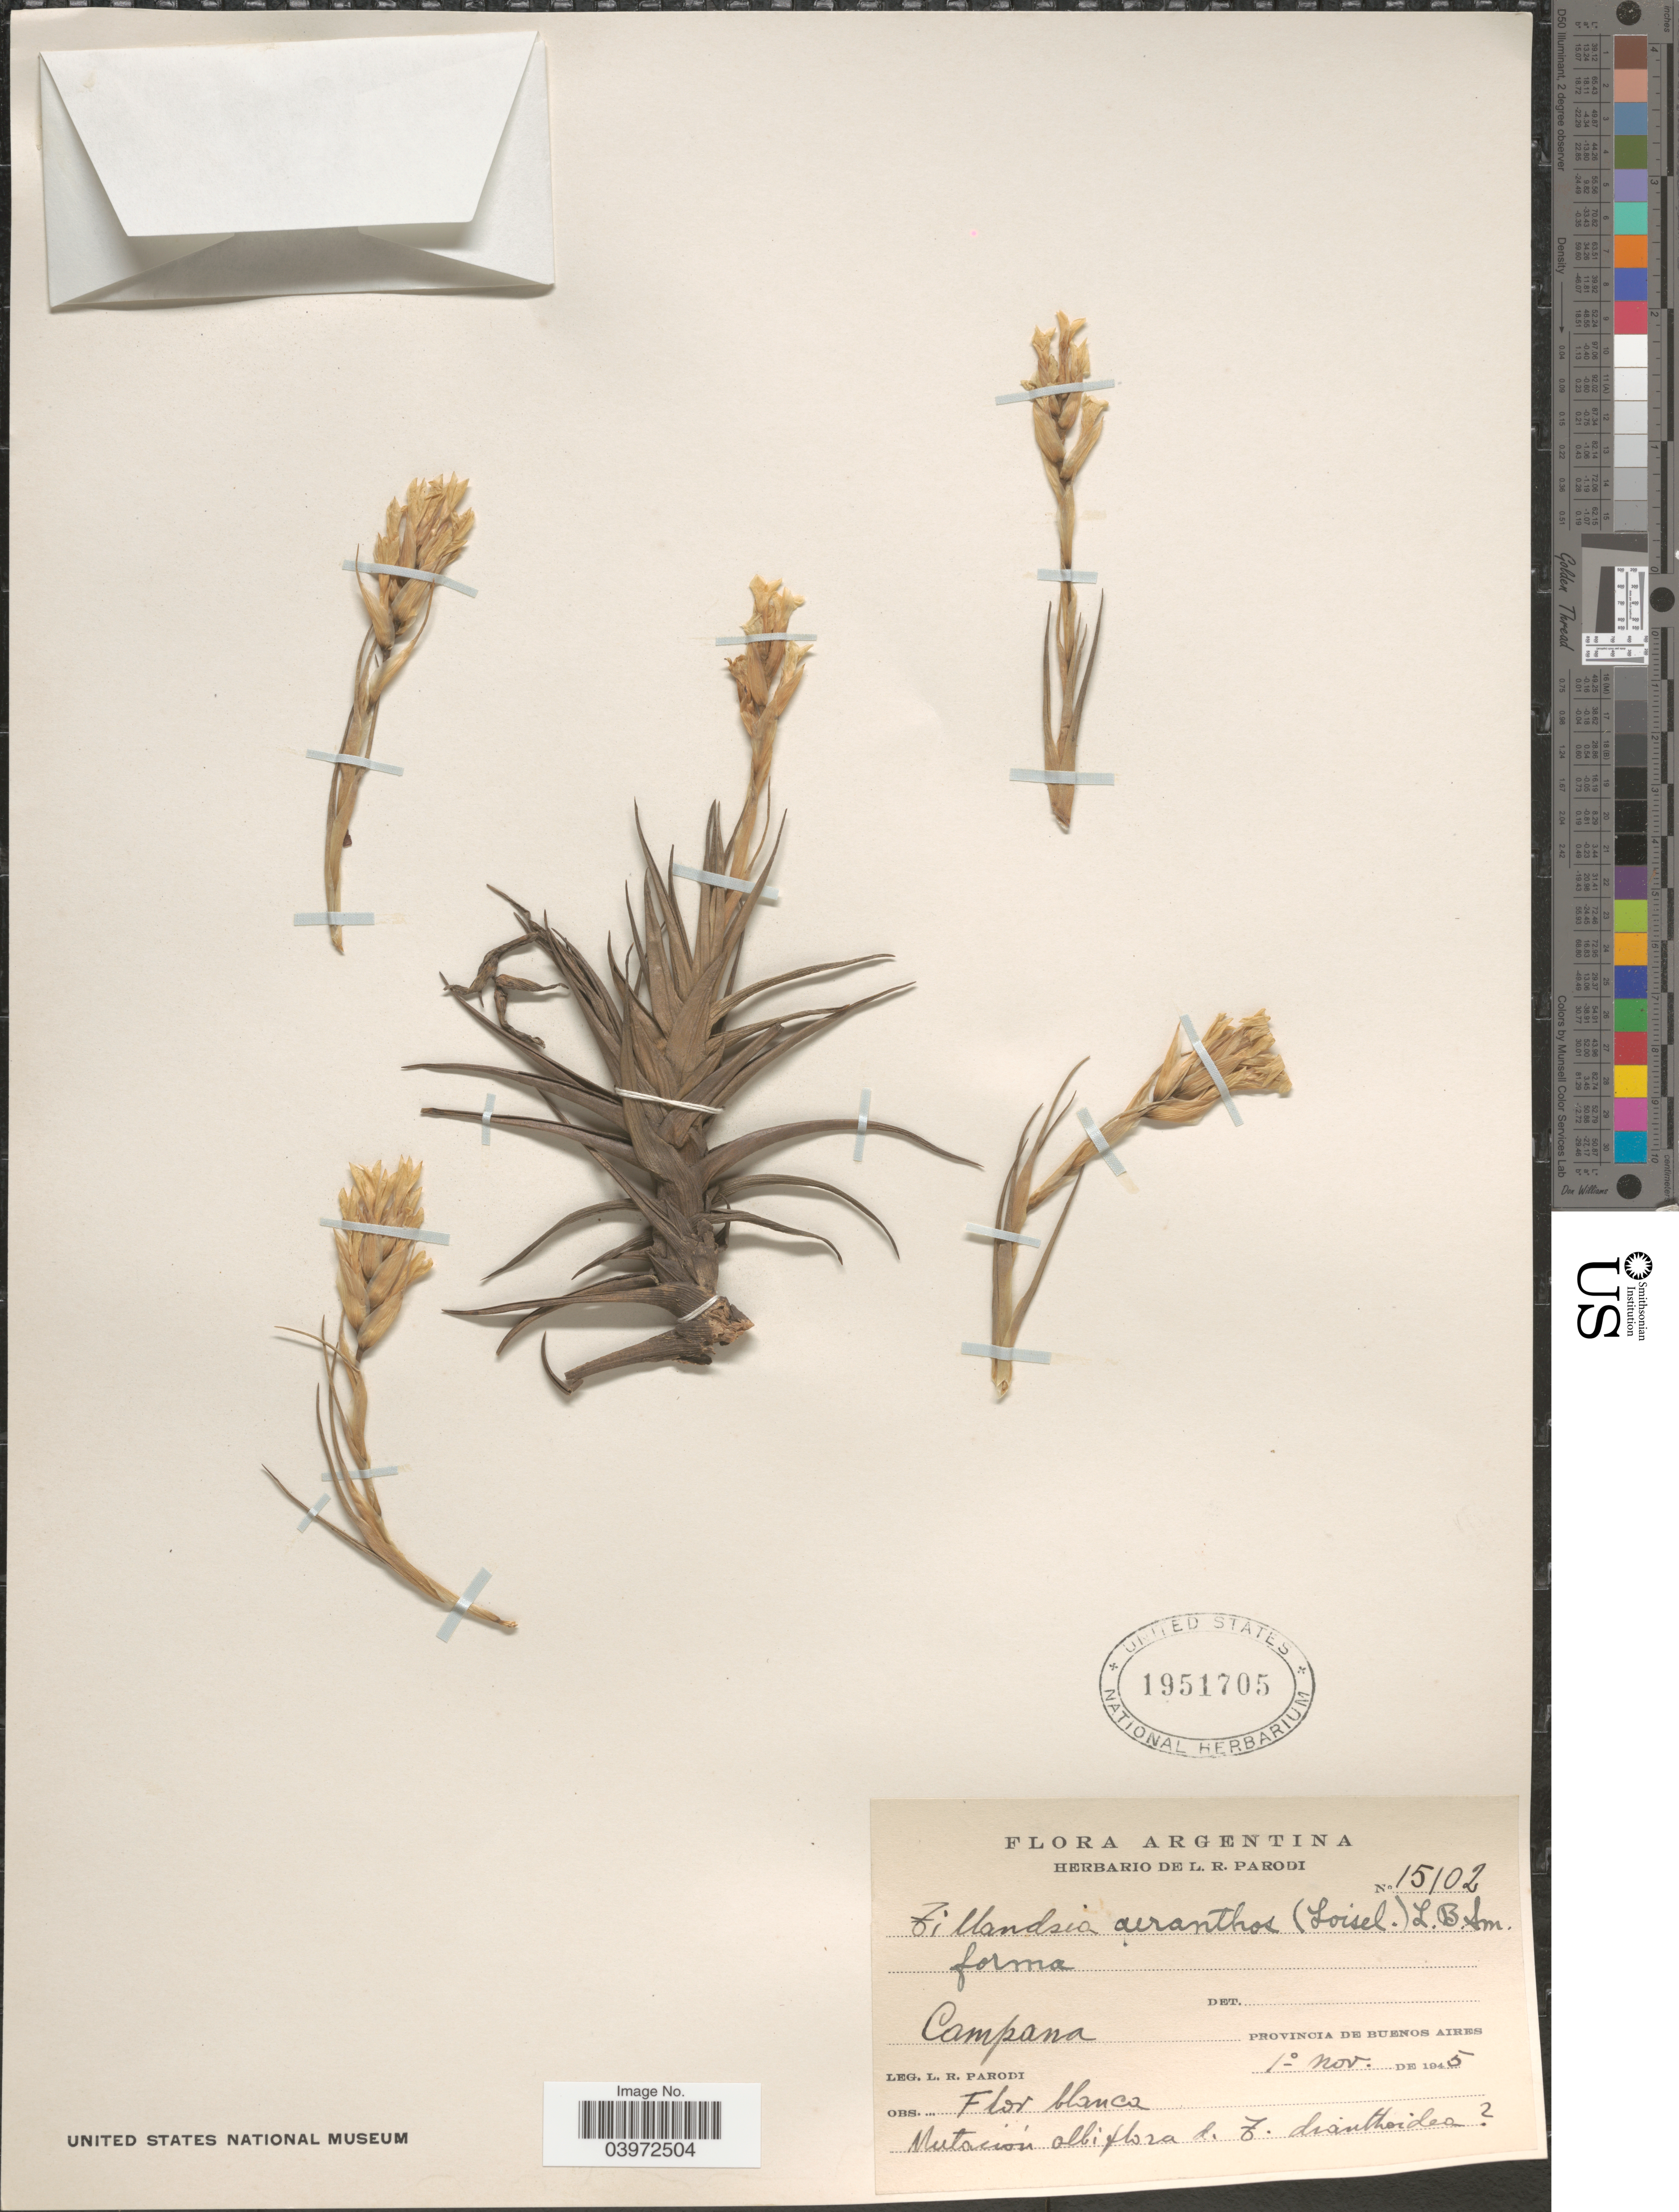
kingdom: Plantae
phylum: Tracheophyta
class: Liliopsida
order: Poales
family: Bromeliaceae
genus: Tillandsia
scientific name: Tillandsia aeranthos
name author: (Loisel.) L.B. Sm.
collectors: L. R. Parodi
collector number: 15102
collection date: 1945-11-01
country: Argentina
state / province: Buenos Aires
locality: Campana.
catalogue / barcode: US 1951705